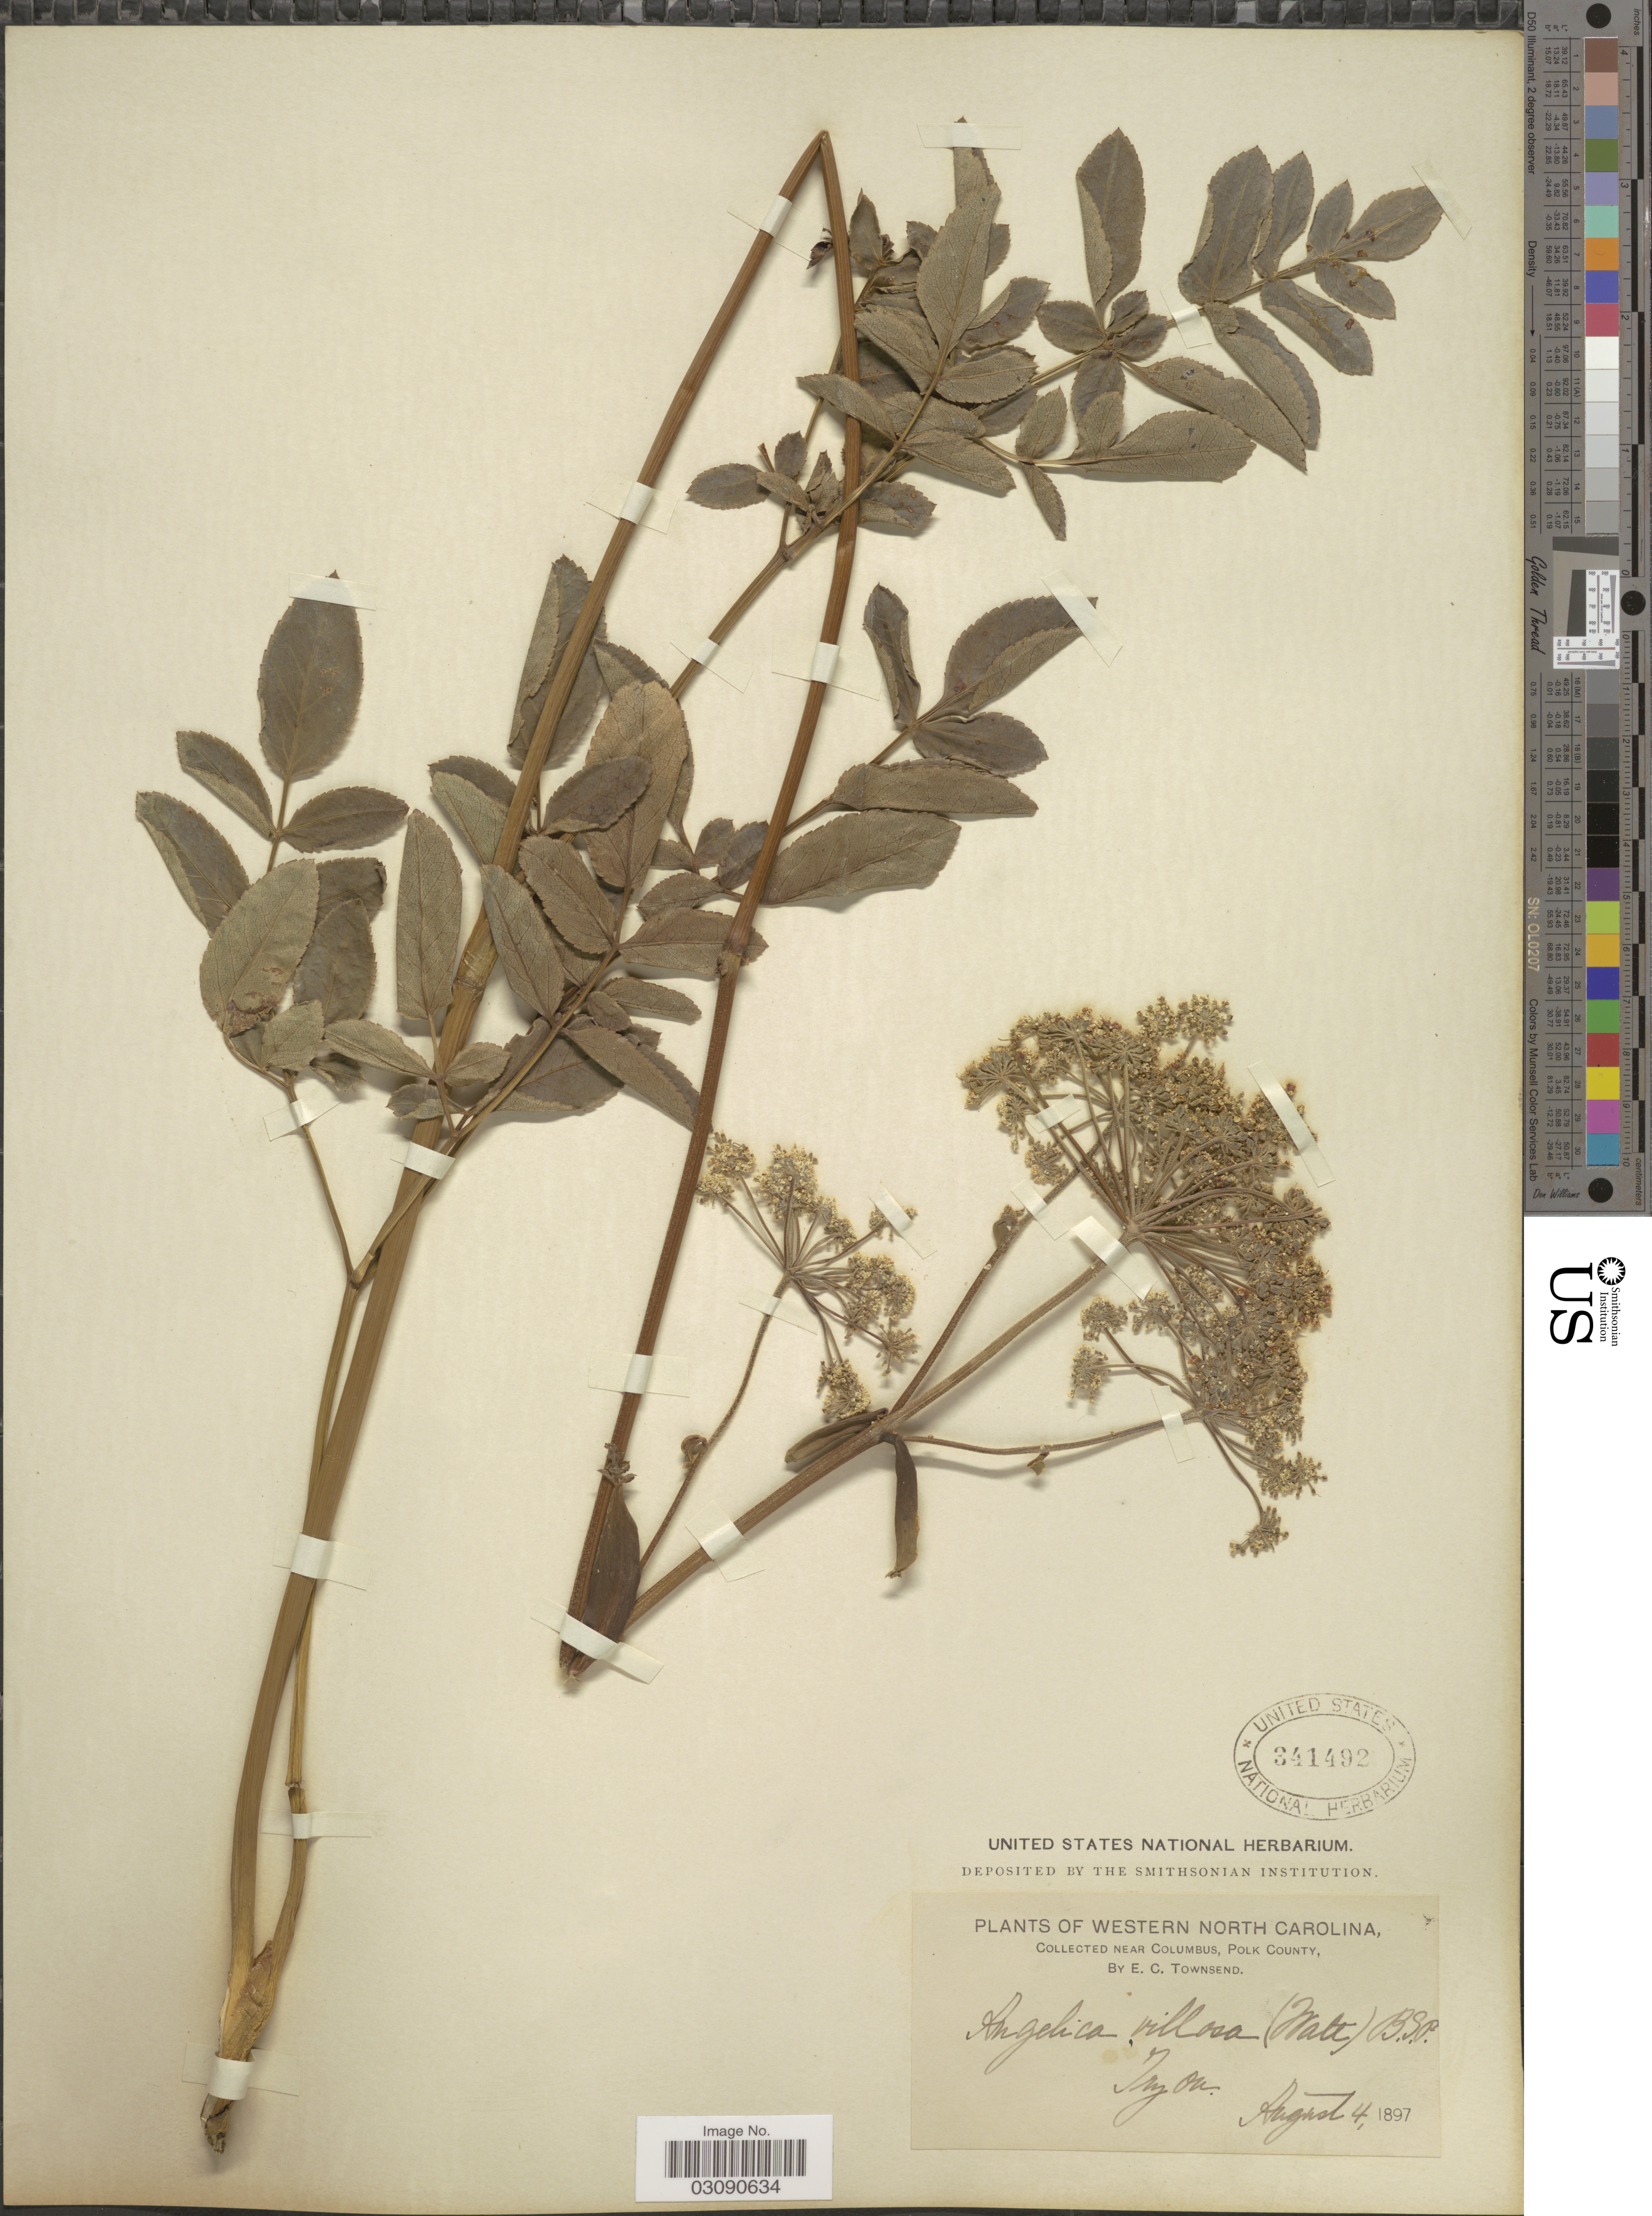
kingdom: Plantae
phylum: Tracheophyta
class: Magnoliopsida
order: Apiales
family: Apiaceae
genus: Angelica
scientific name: Angelica venenosa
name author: (Greenway) Fernald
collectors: E. C. Townsend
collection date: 1897-08-04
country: United States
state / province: North Carolina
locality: Western North Carolina. Near Columbus, Polk County. Tryon.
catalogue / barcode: US 341492